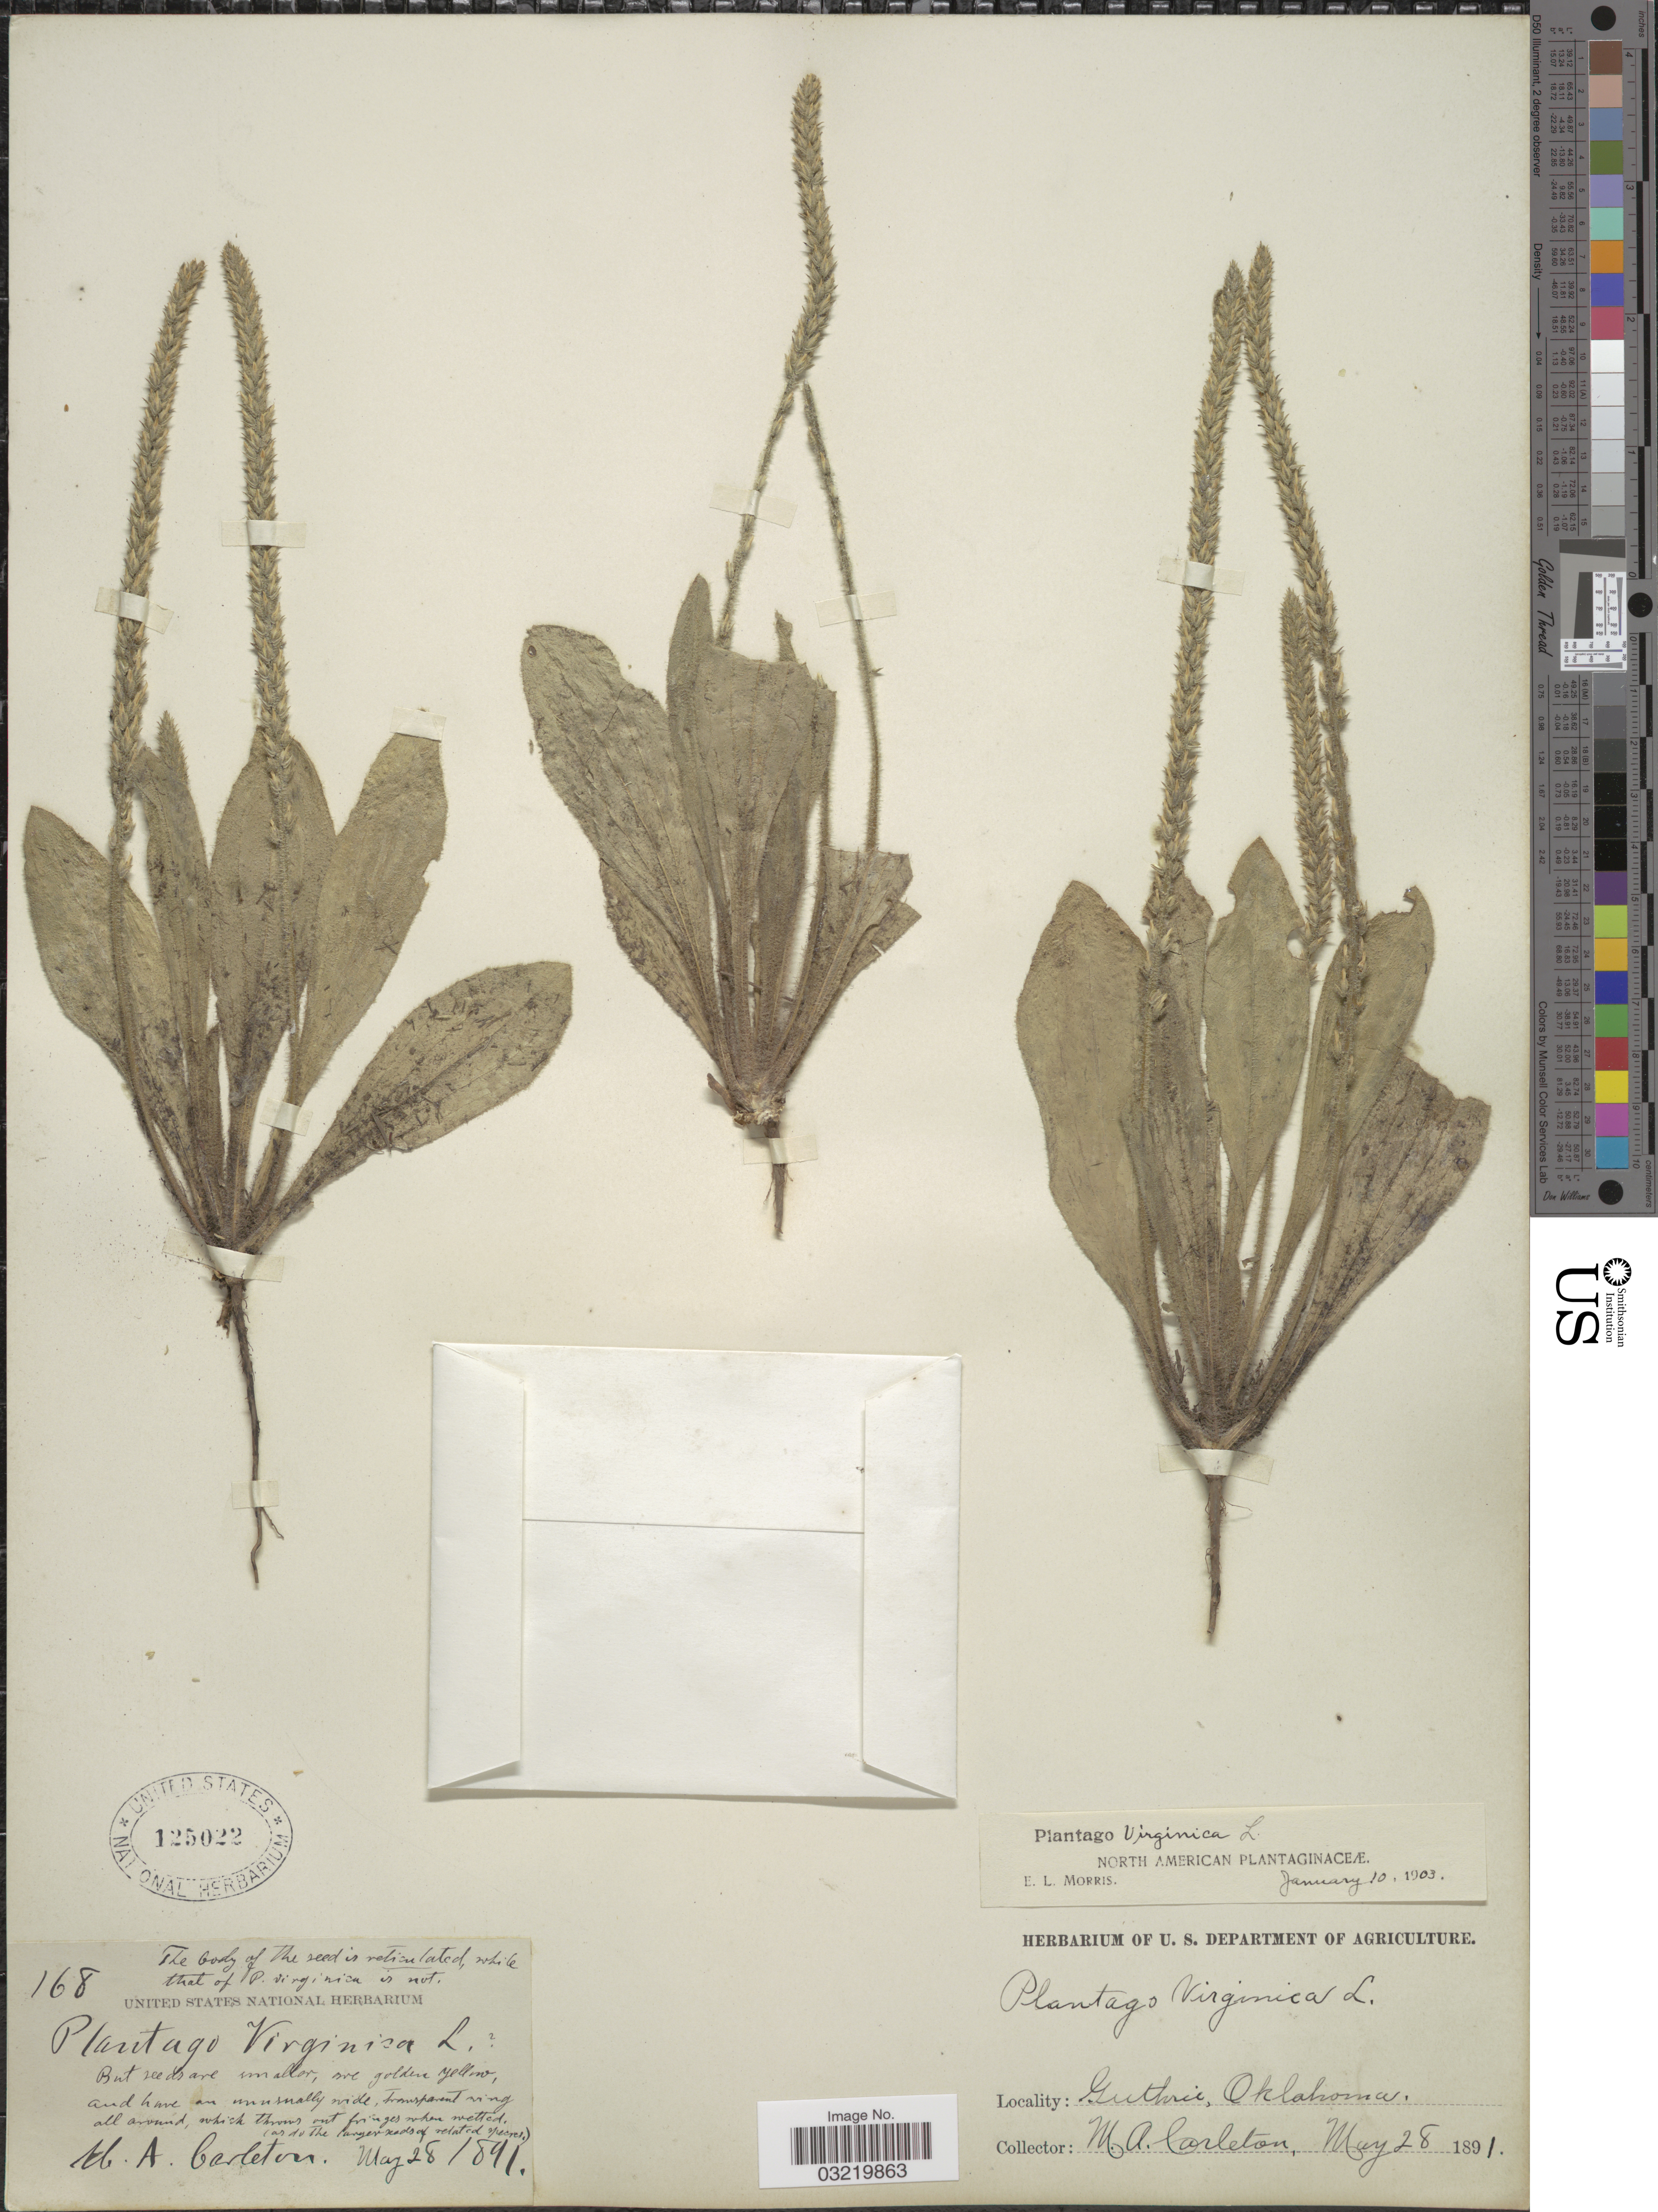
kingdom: Plantae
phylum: Tracheophyta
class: Magnoliopsida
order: Lamiales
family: Plantaginaceae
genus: Plantago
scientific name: Plantago virginica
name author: L.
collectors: M. A. Carleton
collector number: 168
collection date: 1891-05-28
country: United States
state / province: Oklahoma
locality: Guthrie.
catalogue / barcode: US 125022